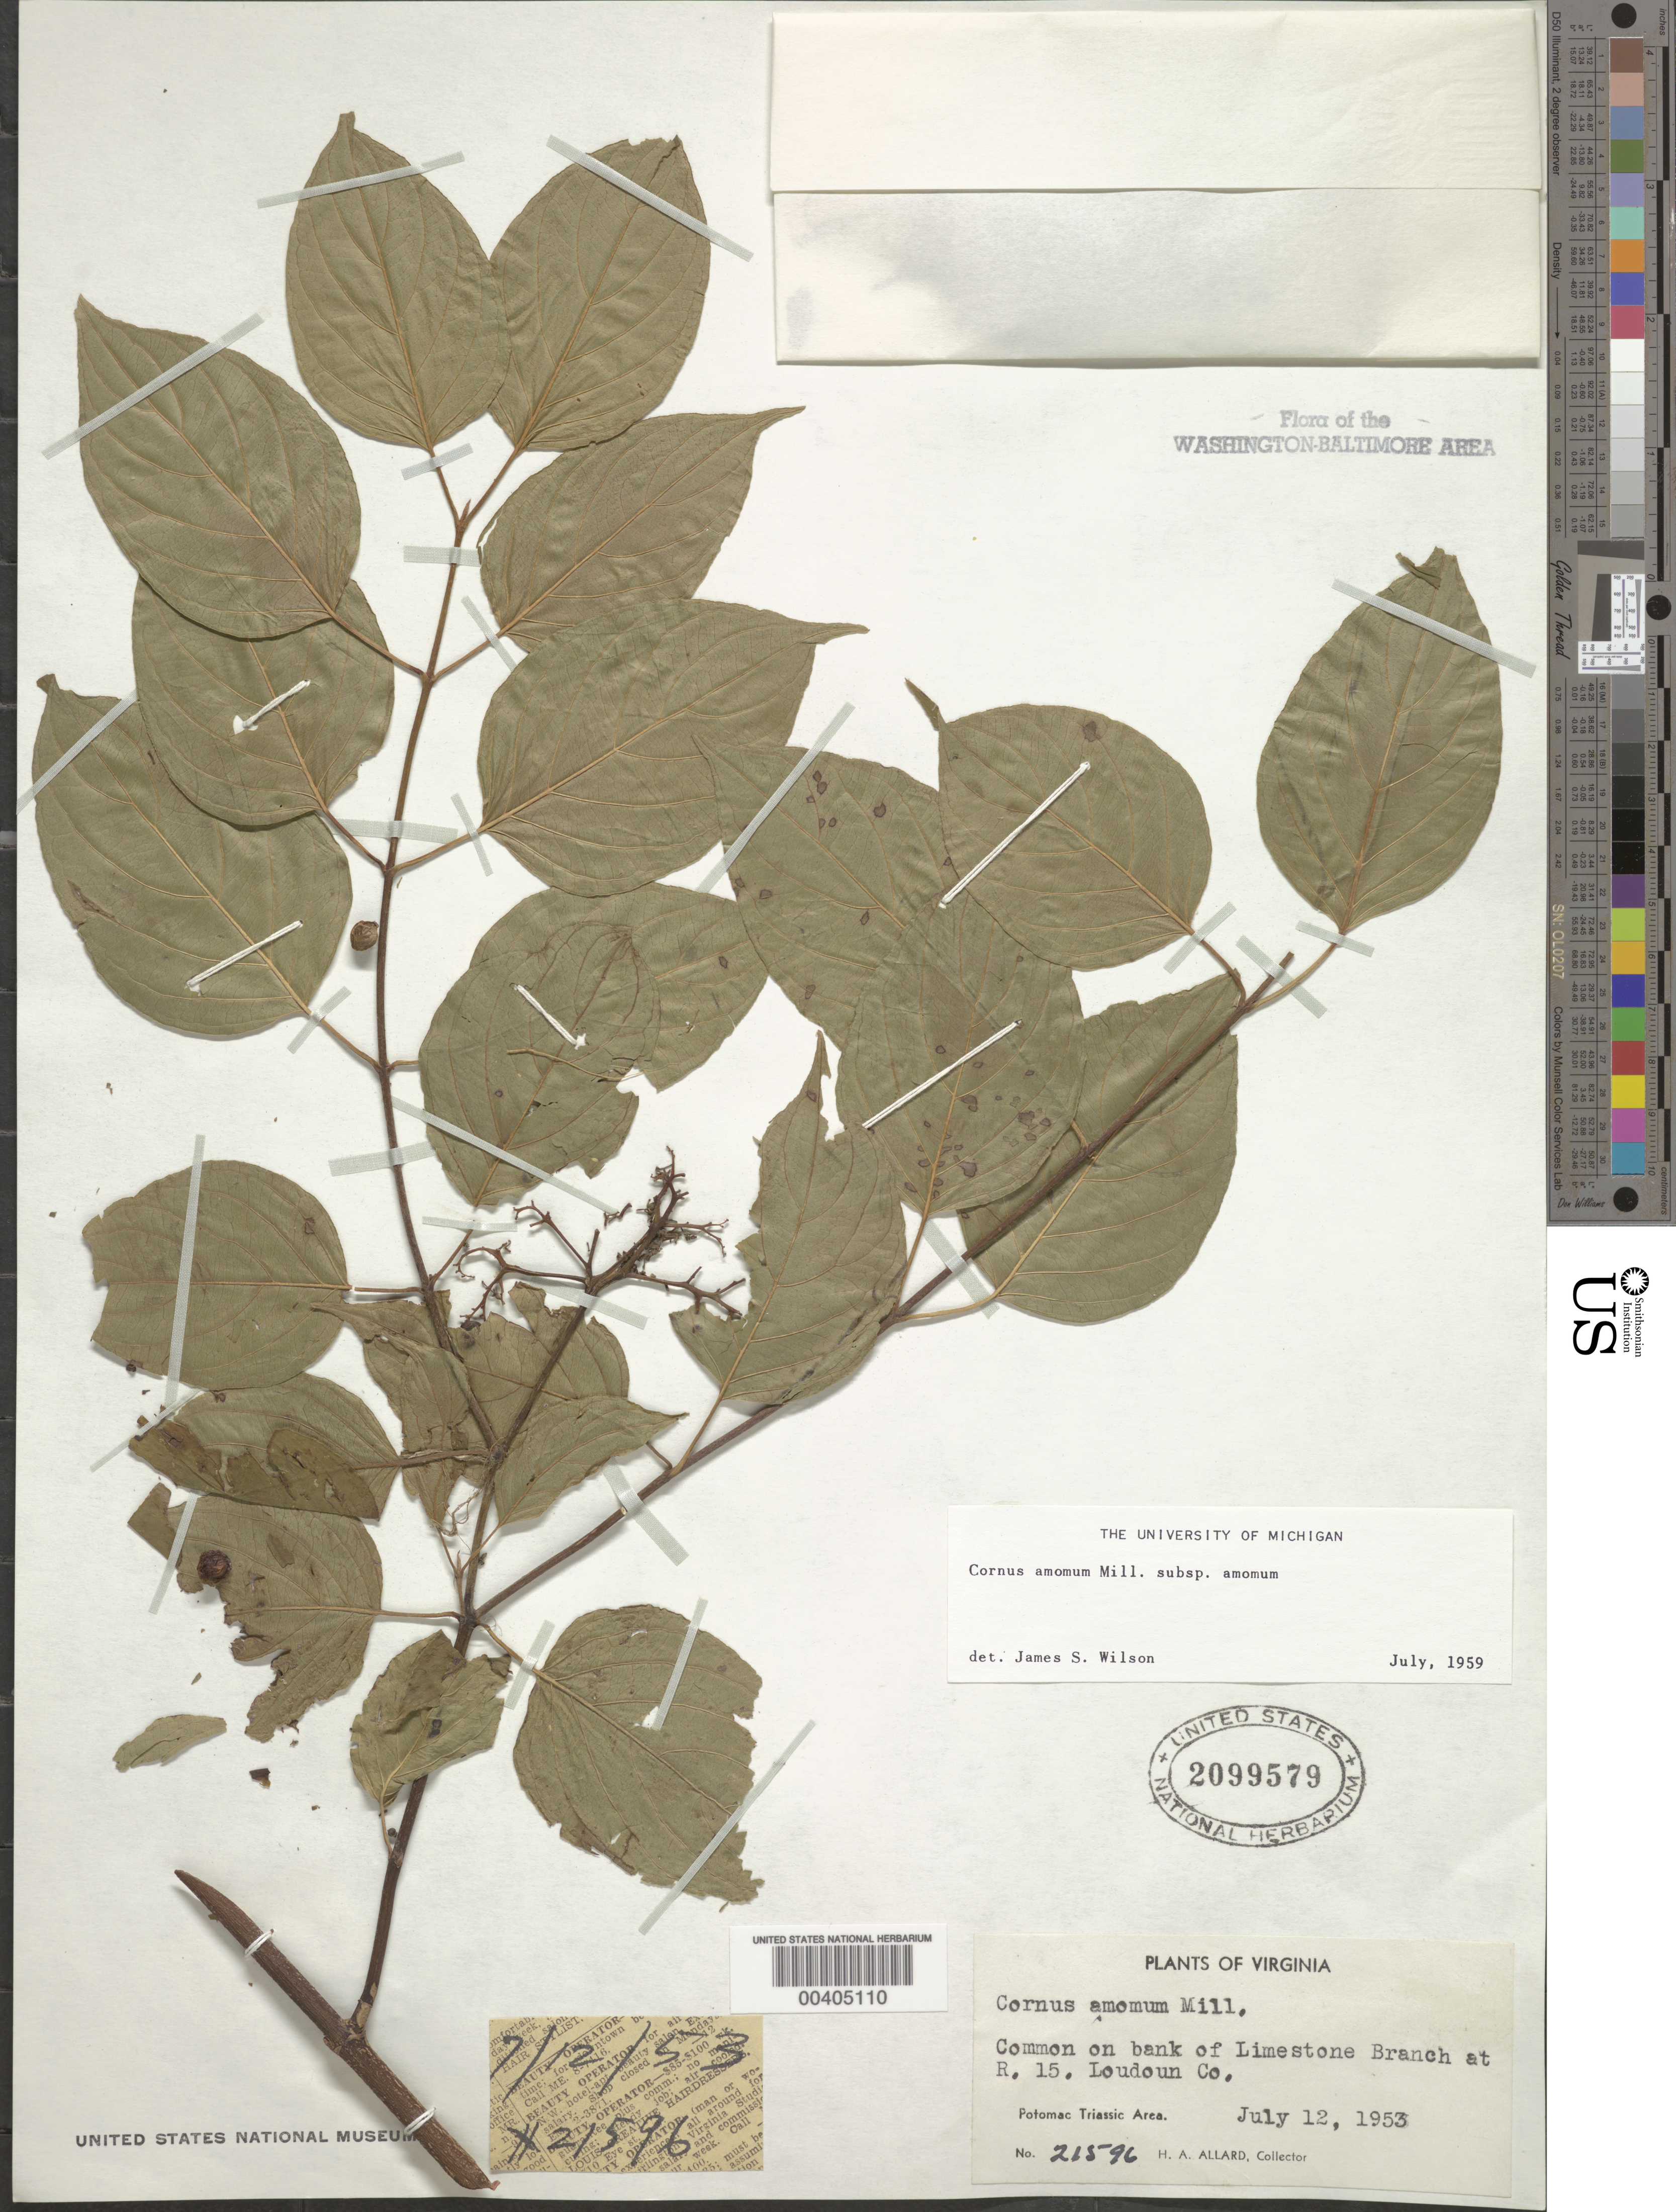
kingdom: Plantae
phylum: Tracheophyta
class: Magnoliopsida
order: Cornales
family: Cornaceae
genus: Cornus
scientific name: Cornus amomum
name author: Mill.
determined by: Wilson, J. S., (MICH), University of Michigan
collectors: H. A. Allard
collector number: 21596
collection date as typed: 12 Jul 1953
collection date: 1953-07-12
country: United States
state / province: Virginia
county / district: Loudoun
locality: Limestone Branch at R. 15, Potomac Triassic Area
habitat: Bank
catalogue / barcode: US 2099579